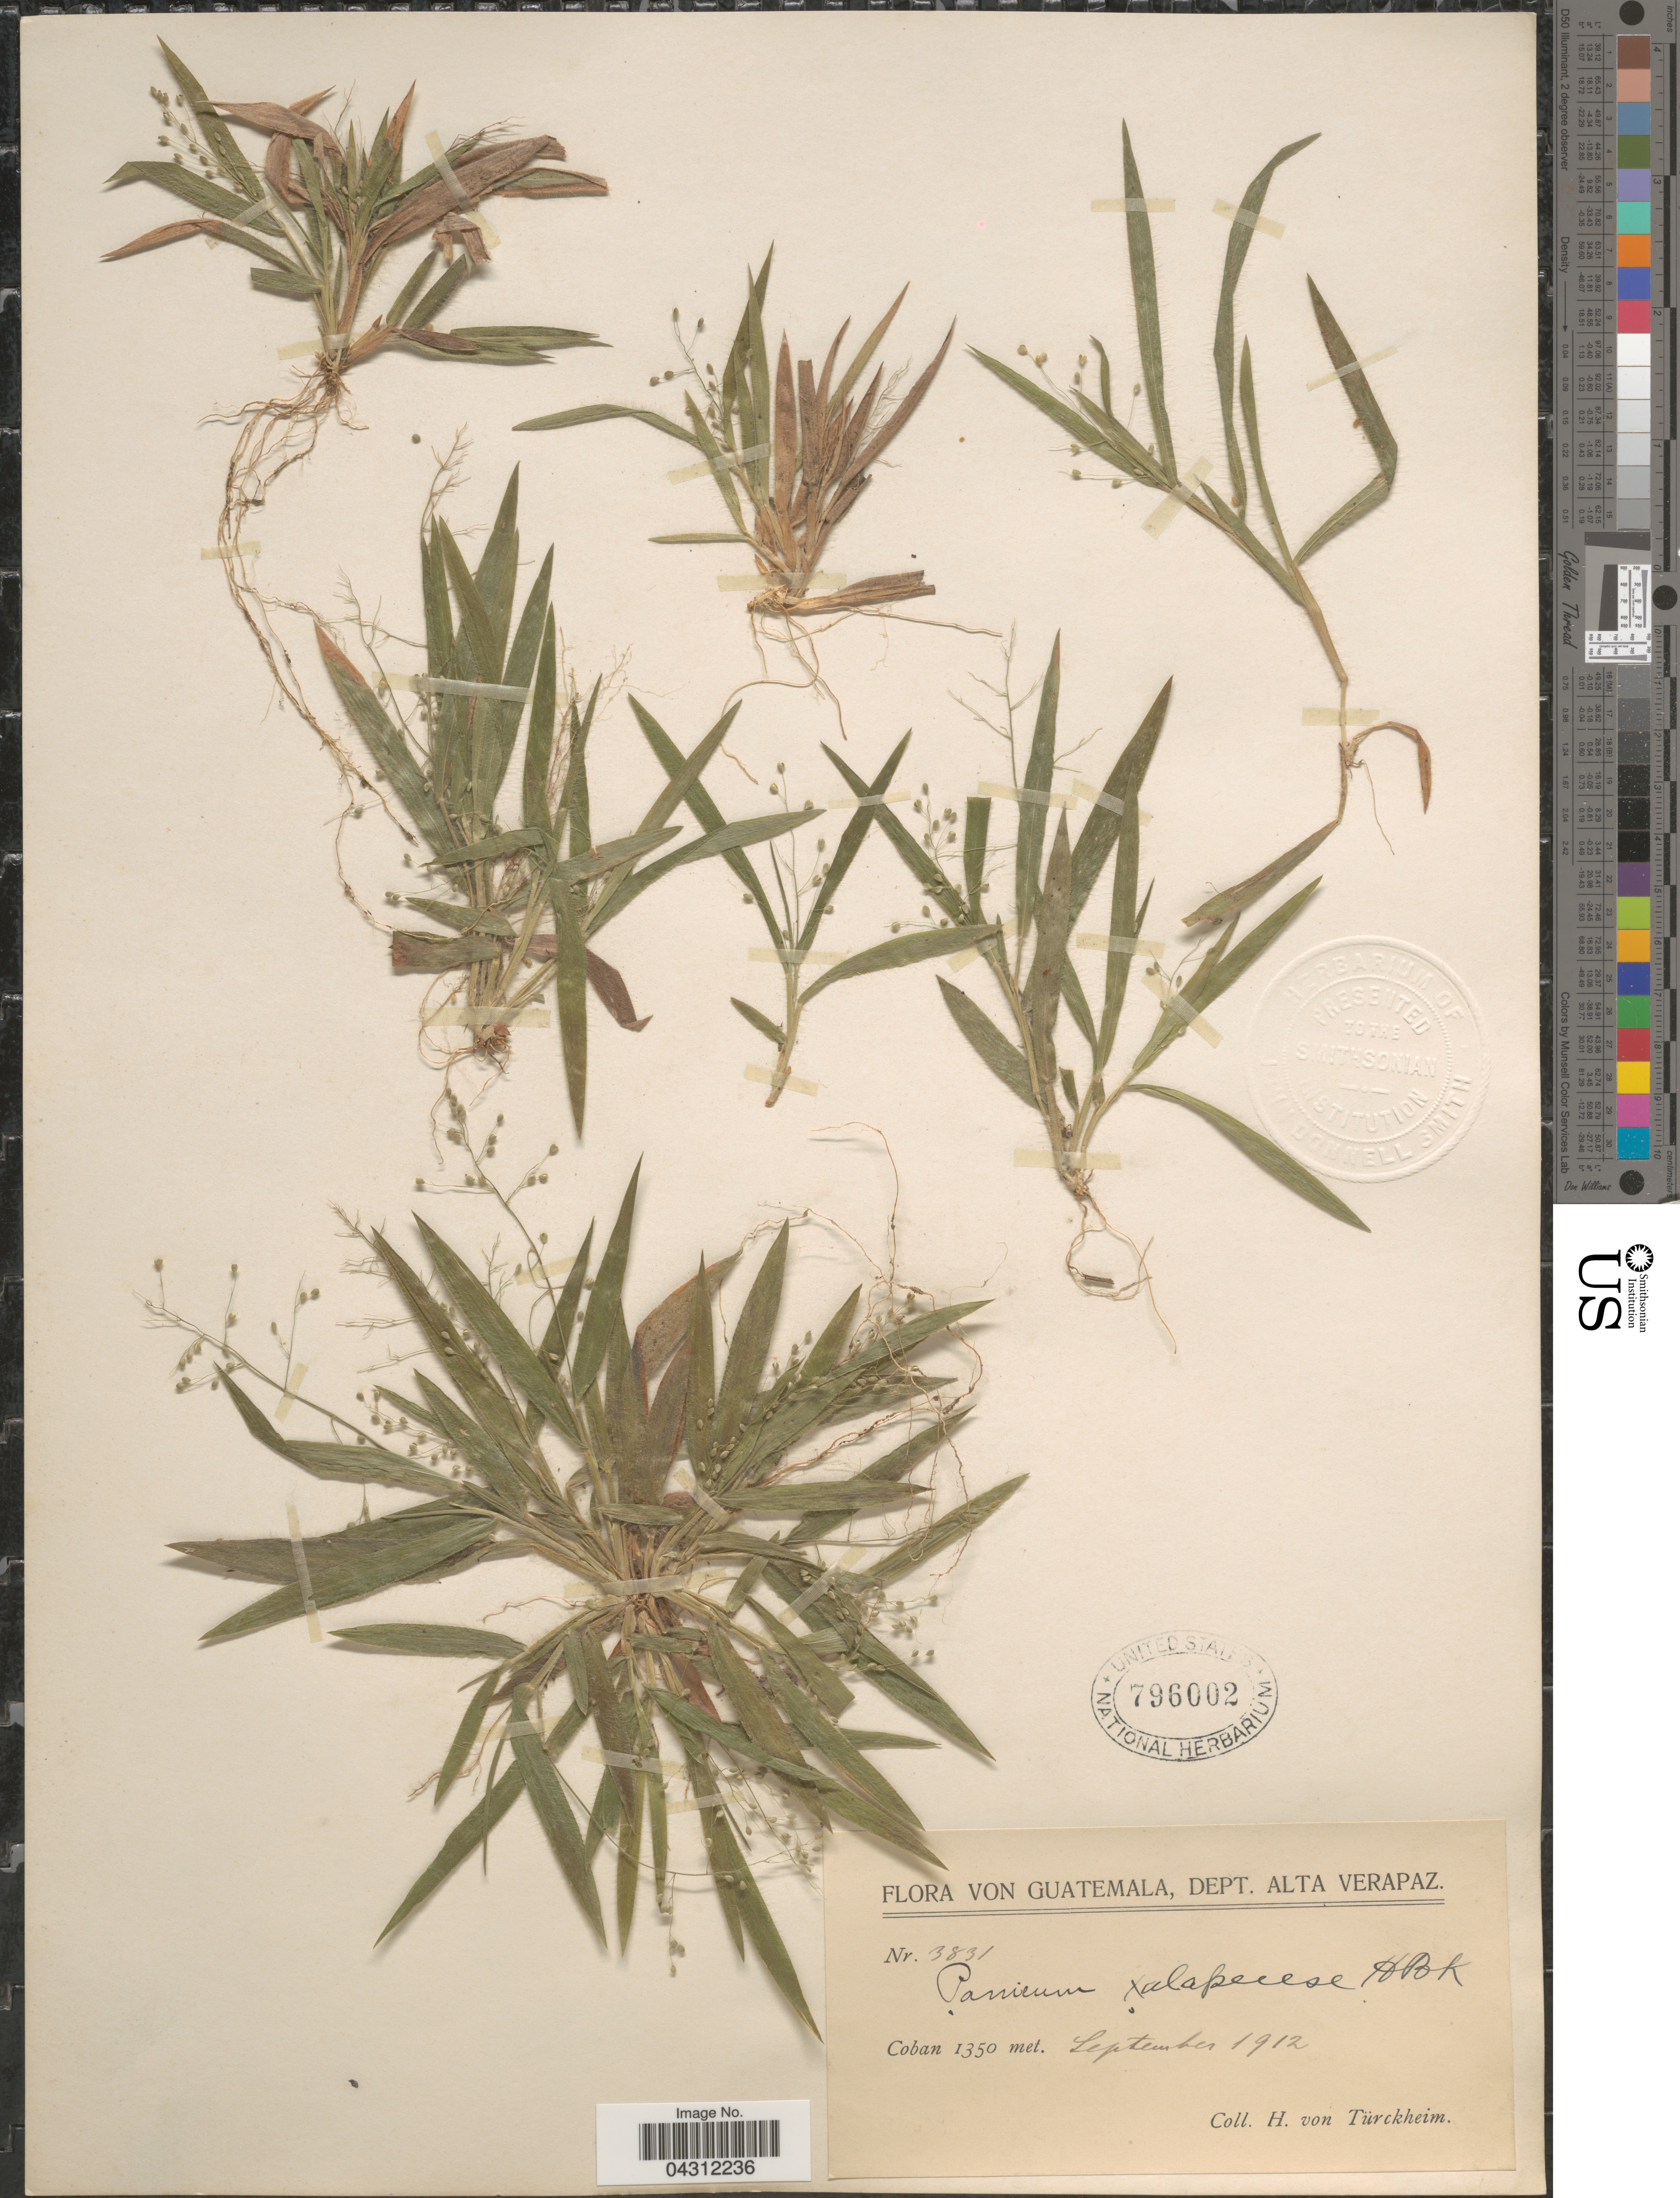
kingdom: Plantae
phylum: Tracheophyta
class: Liliopsida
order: Poales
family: Poaceae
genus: Dichanthelium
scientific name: Dichanthelium laxiflorum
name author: (Lam.) Gould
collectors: H. von Türckheim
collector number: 3831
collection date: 1912-09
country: Guatemala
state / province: Alta Verapaz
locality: Dept. Alta Verapaz. Coban.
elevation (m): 1350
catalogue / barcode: US 796002